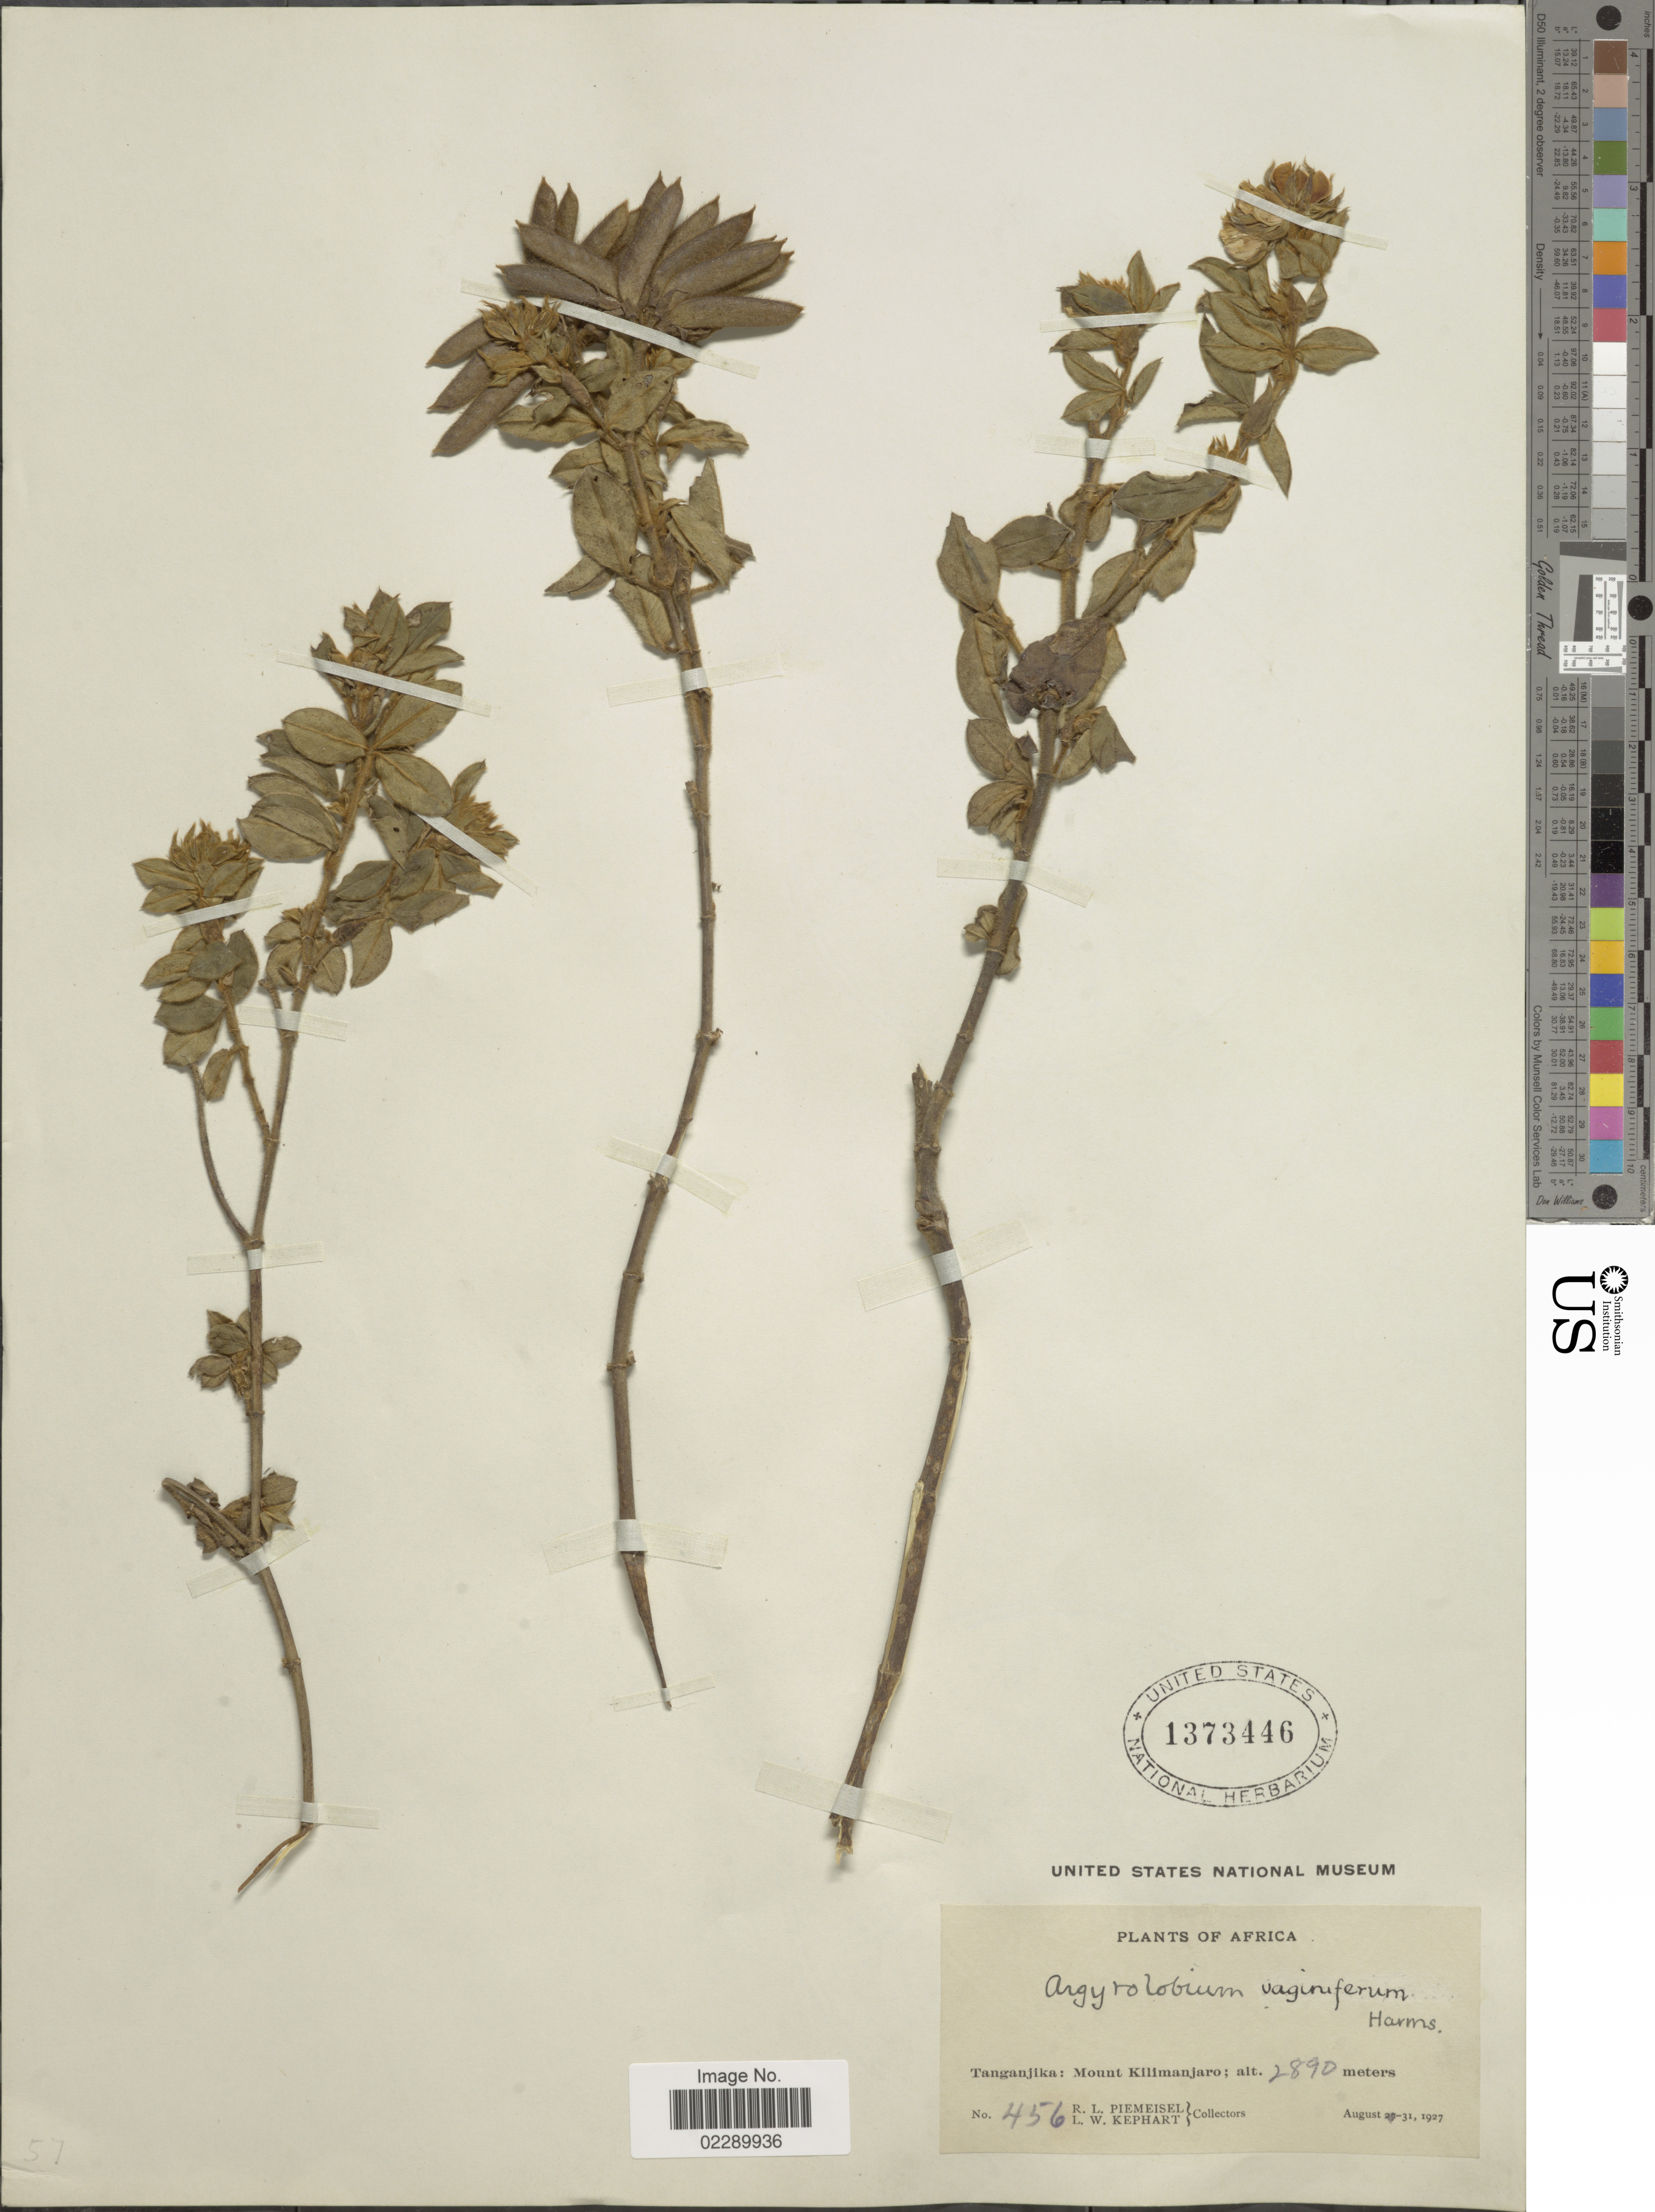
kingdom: Plantae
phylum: Tracheophyta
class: Magnoliopsida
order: Fabales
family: Fabaceae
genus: Argyrolobium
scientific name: Argyrolobium vaginiferum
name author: Harms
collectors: R. L. Piemeisel & L. W. Kephart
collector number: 456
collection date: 1927-08-31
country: Tanzania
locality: Tanganjika: Mount Kilimanjaro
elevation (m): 2890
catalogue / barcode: US 1373446